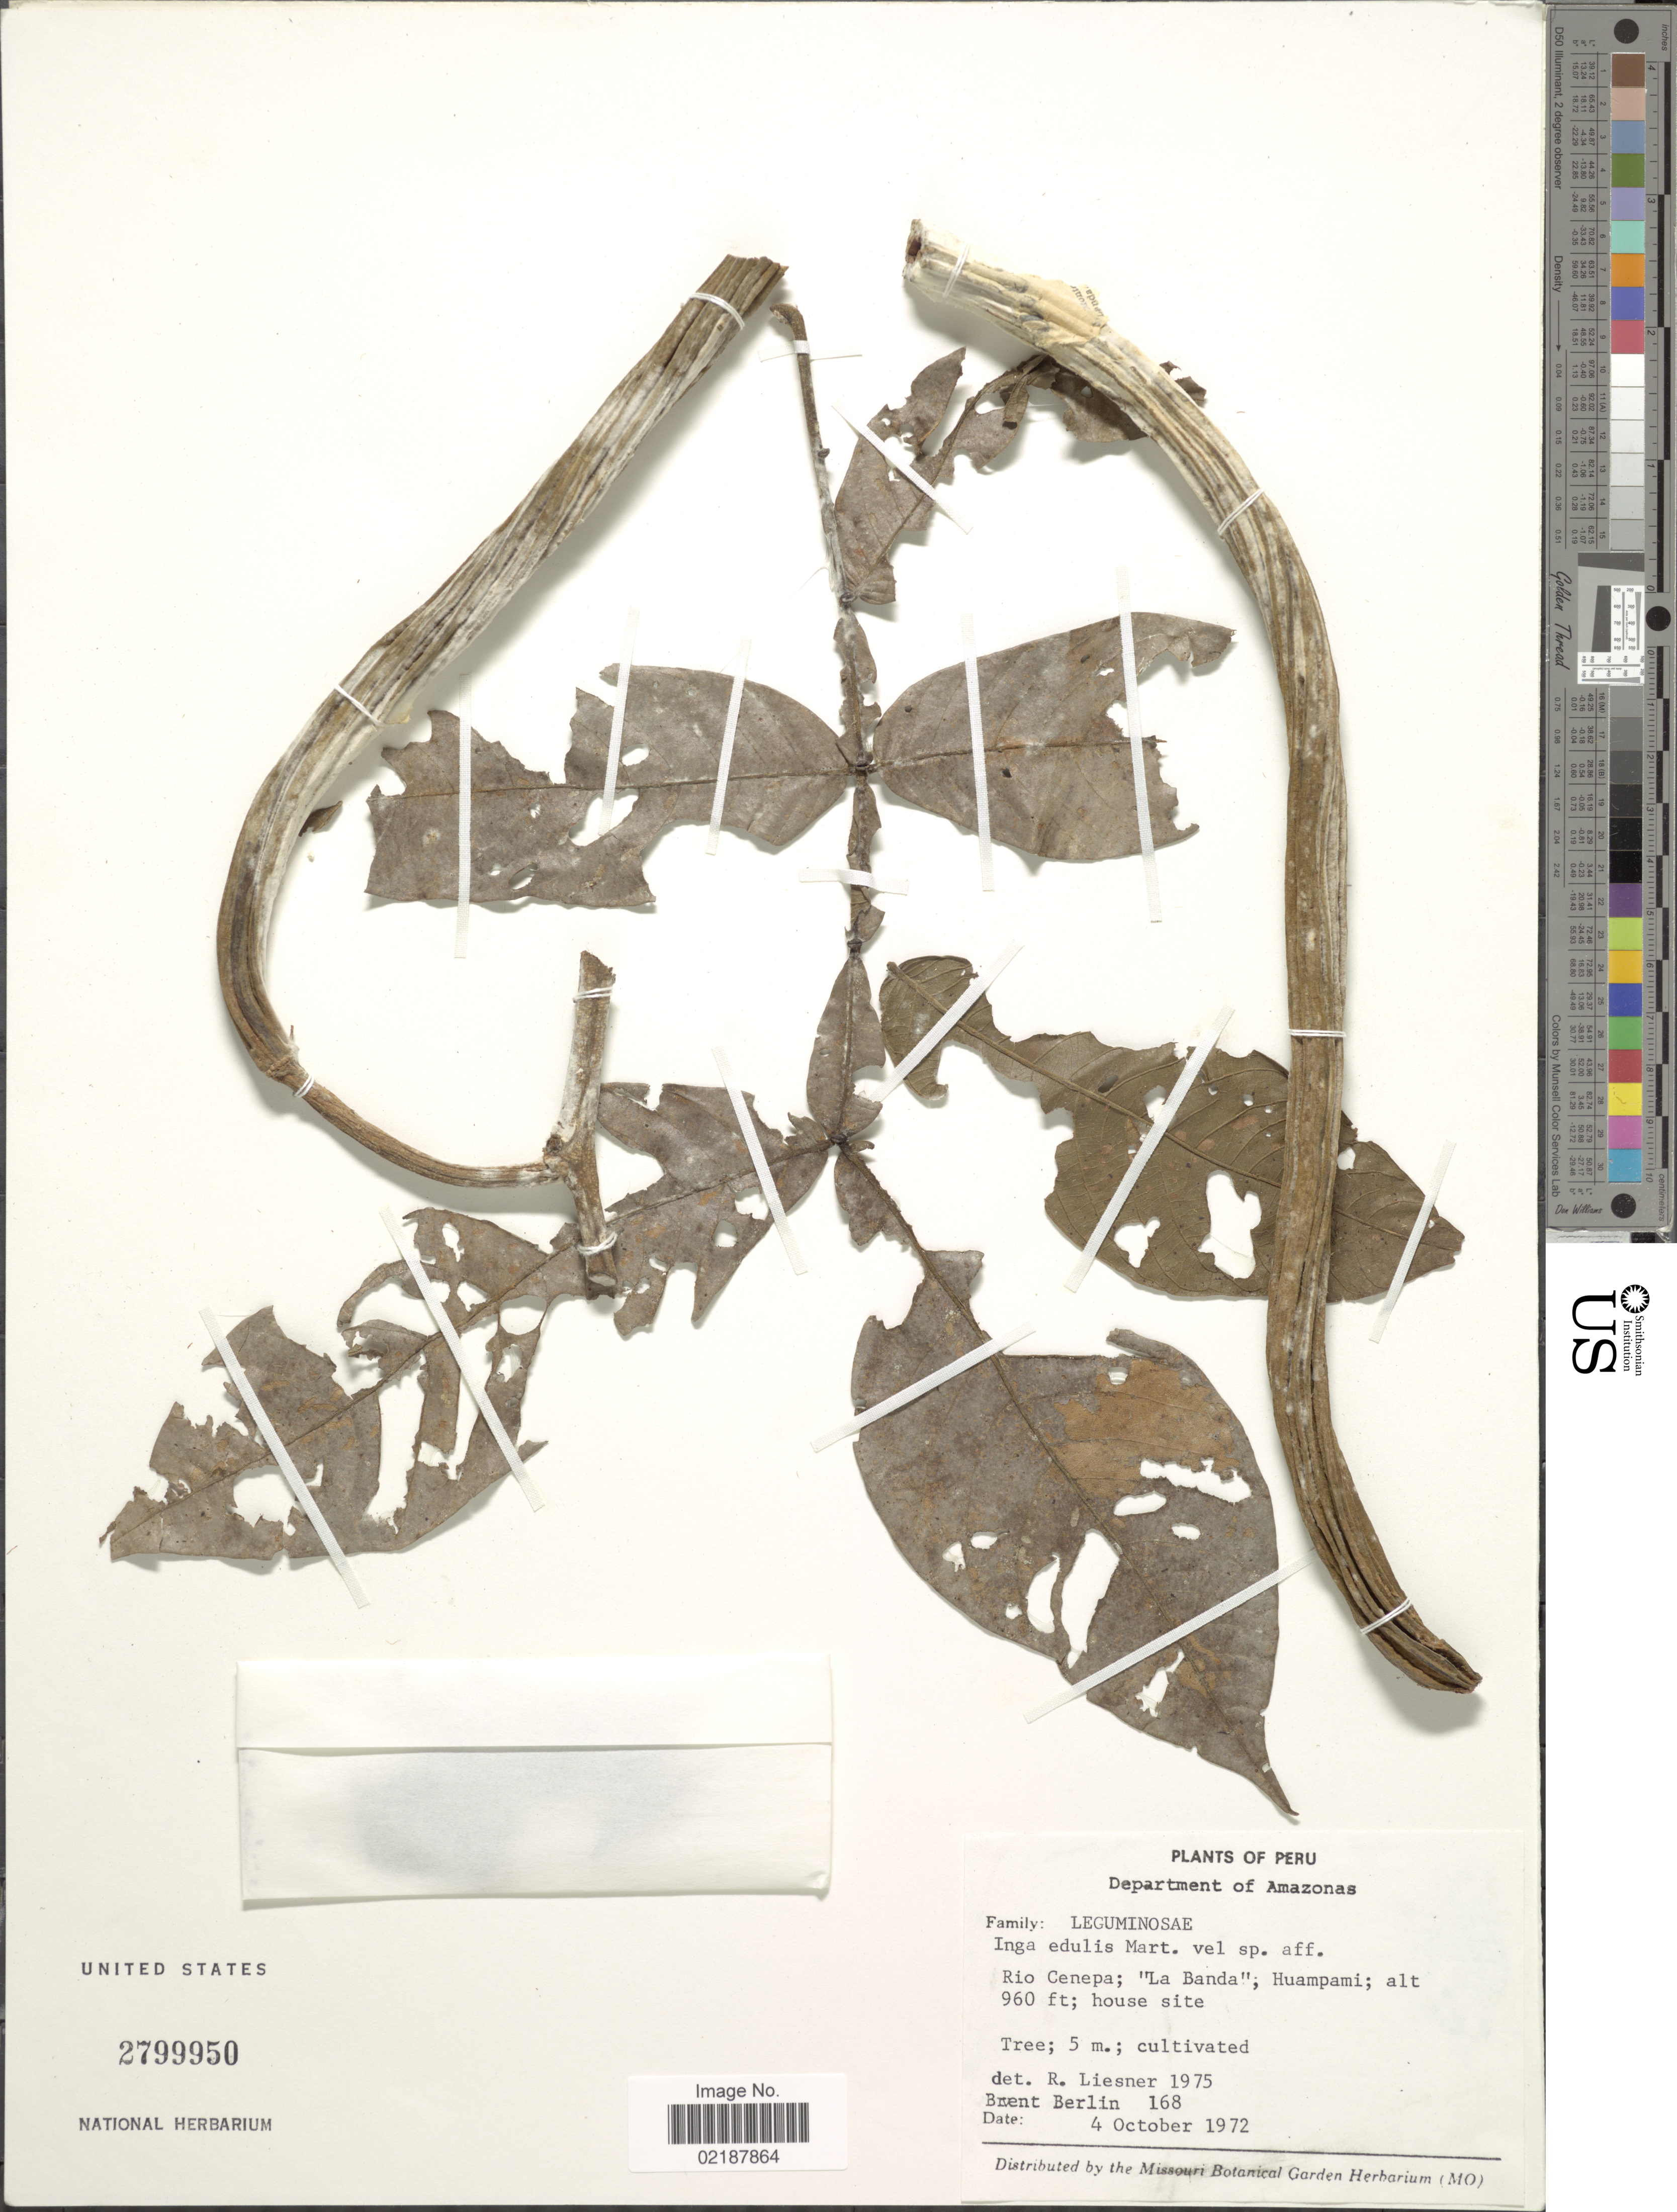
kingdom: Plantae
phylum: Tracheophyta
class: Magnoliopsida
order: Fabales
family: Fabaceae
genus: Inga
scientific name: Inga edulis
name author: Mart.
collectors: B. Berlin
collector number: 168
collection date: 1972-10-04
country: Peru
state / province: Amazonas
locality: Department of Amazonas, Rio Cenepa: "La Banda", Huampami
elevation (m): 293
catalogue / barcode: US 2799950